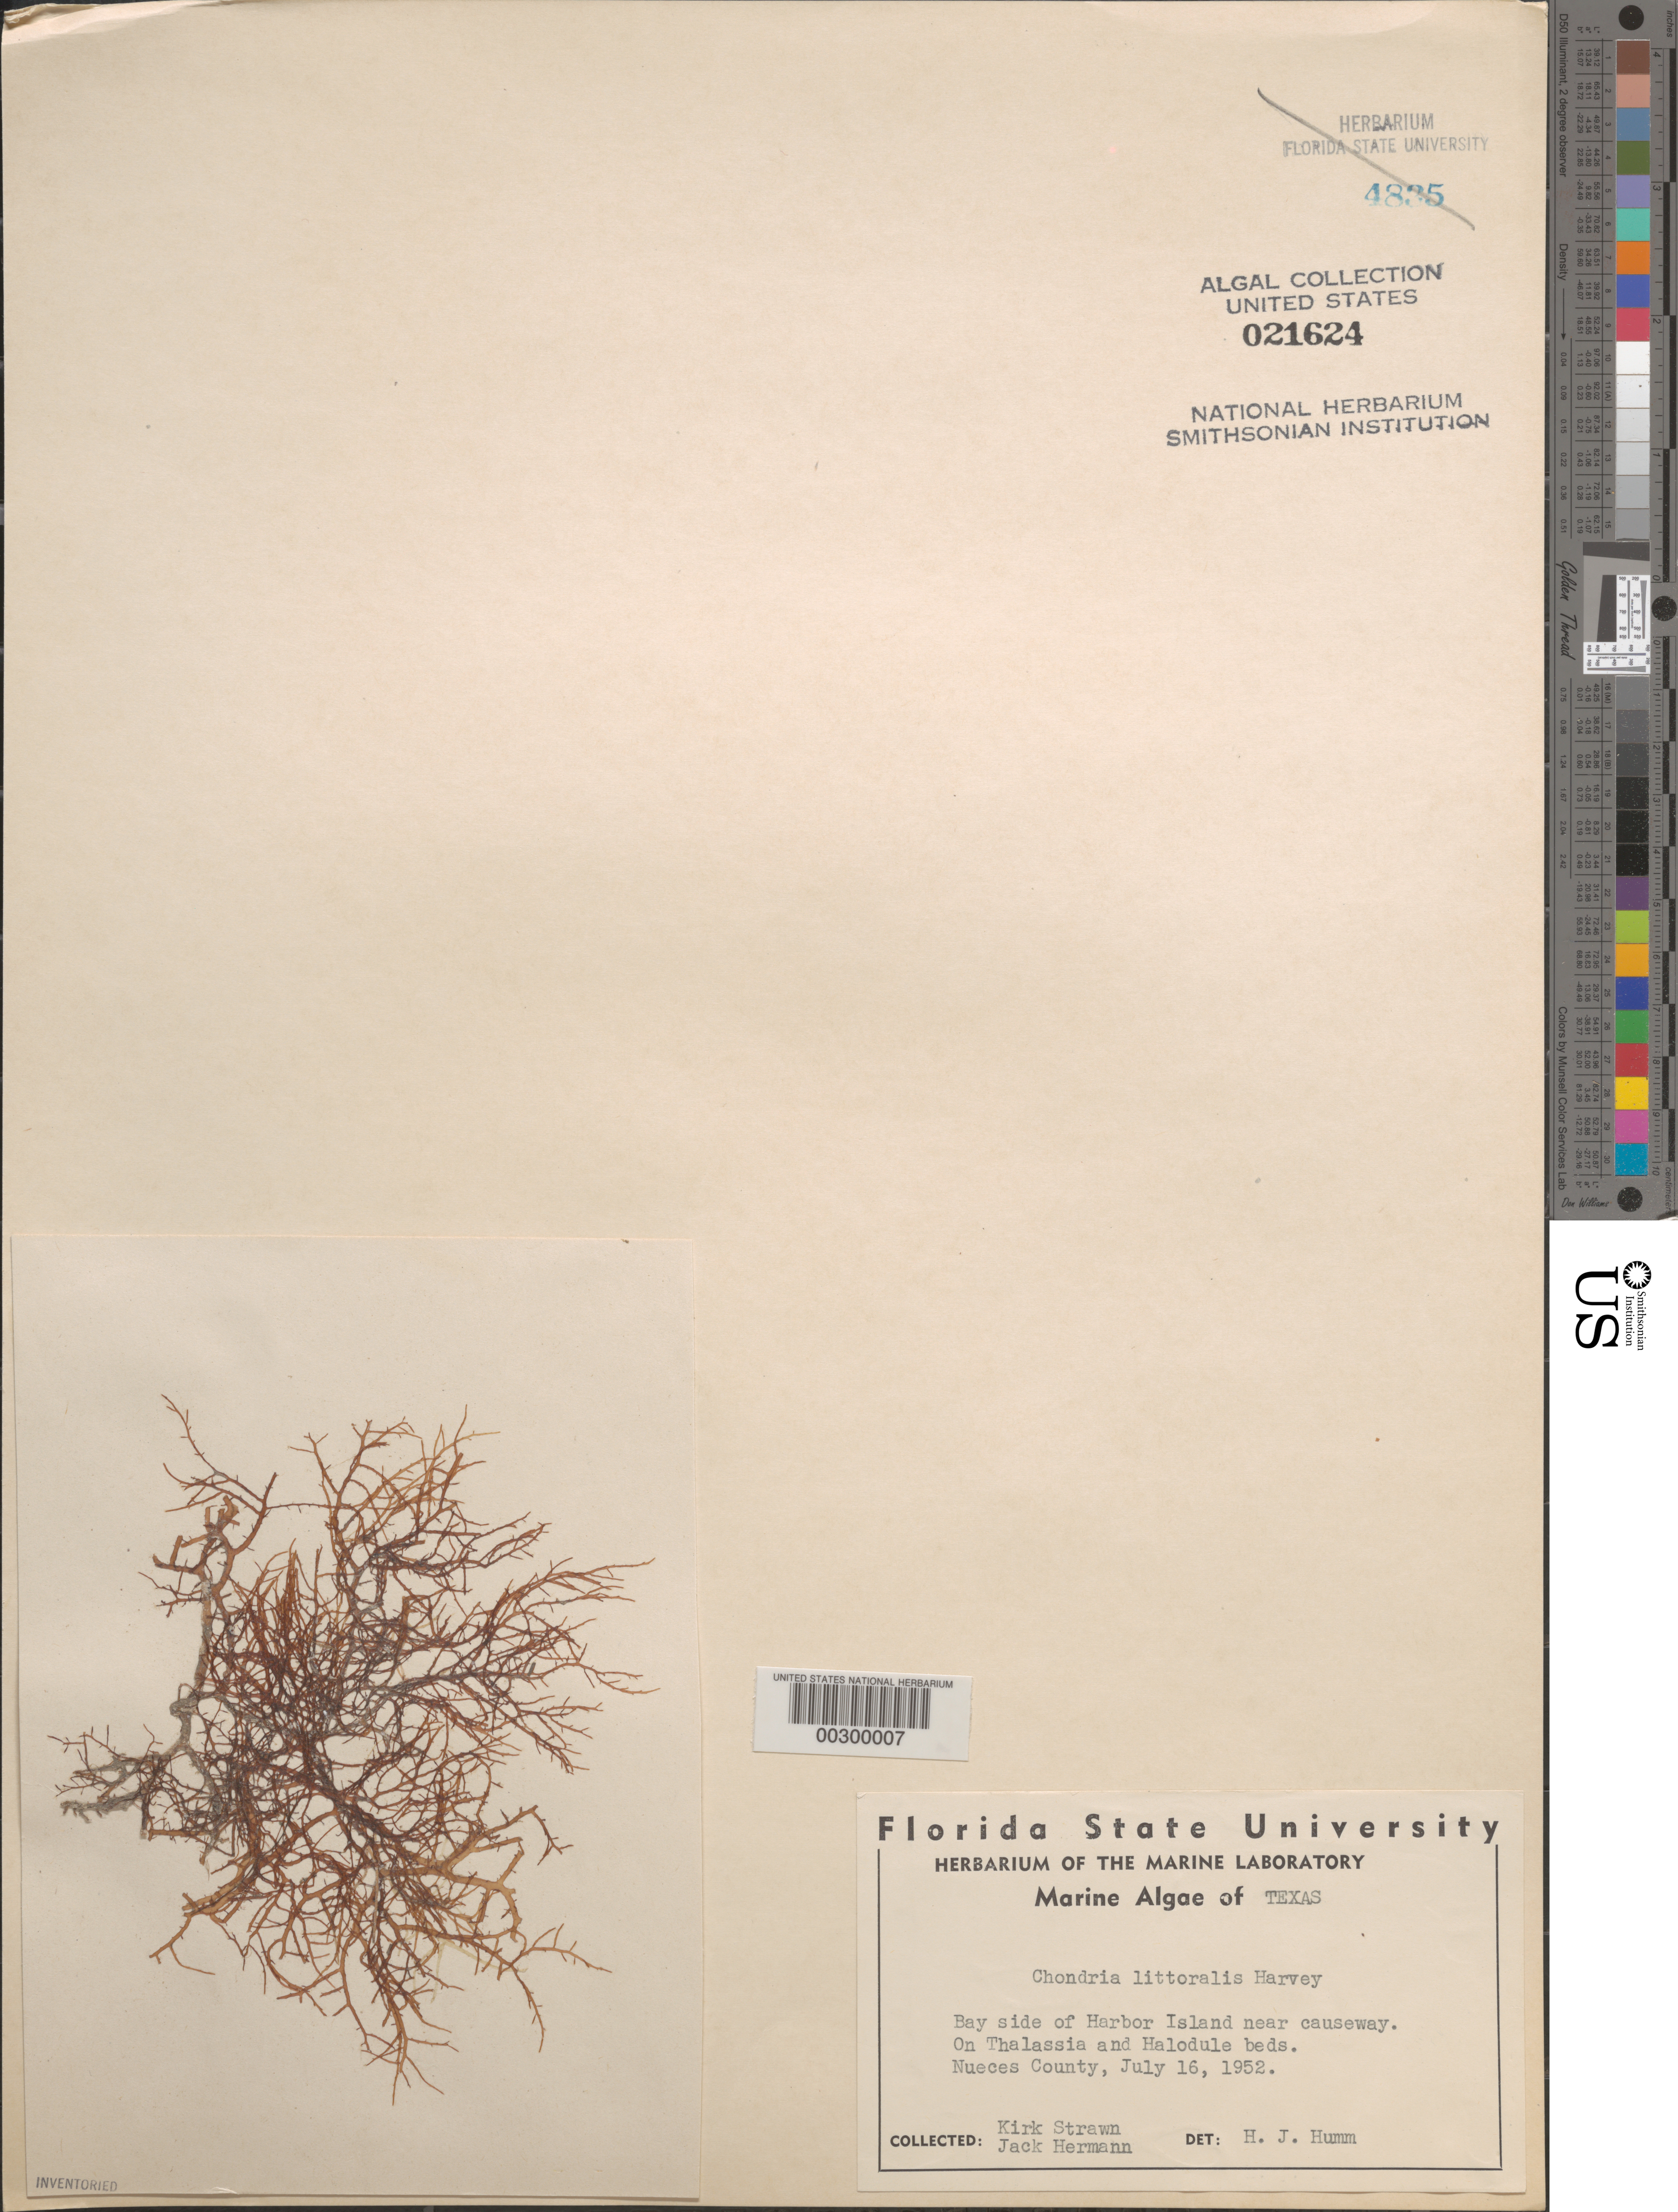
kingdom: Plantae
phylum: Rhodophyta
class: Florideophyceae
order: Ceramiales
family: Rhodomelaceae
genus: Chondria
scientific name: Chondria littoralis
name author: Harv.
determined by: Humm, Harold J.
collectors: K. Strawn & J. Hermann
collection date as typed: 16 Jul 1952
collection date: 1952-07-16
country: United States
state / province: Texas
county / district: Nueces County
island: Harbor Island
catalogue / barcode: US 21624